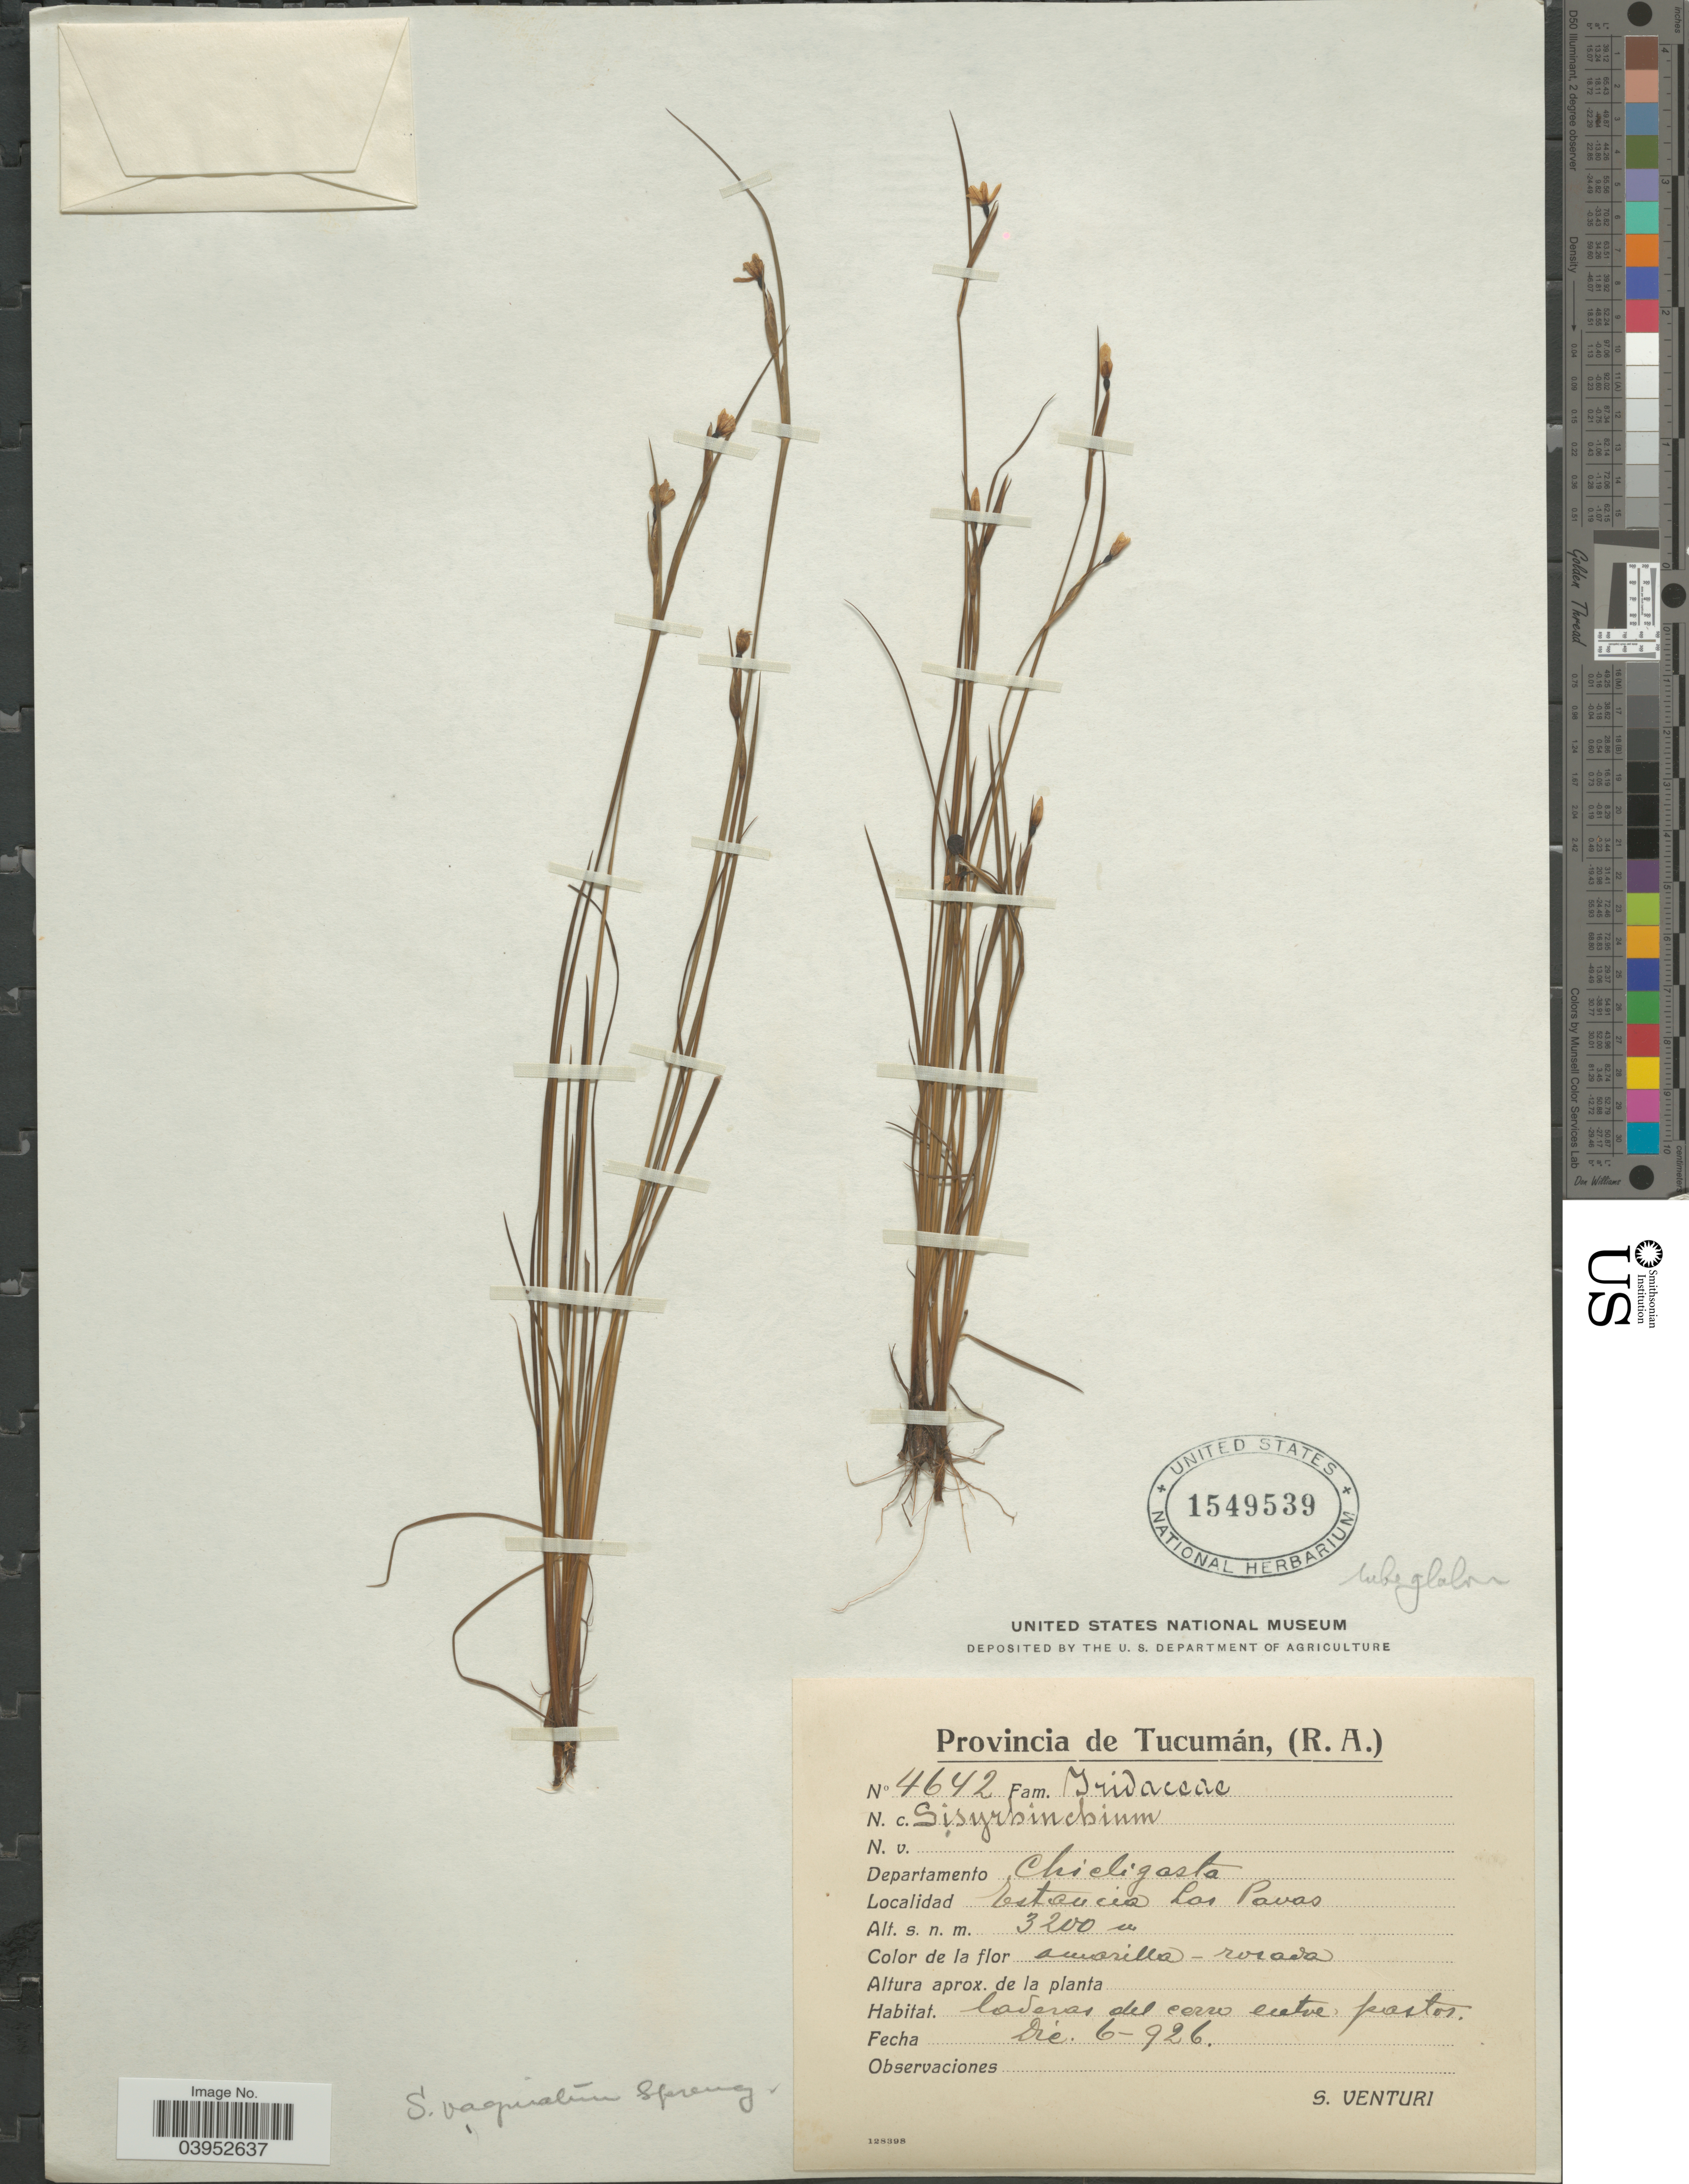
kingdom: Plantae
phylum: Tracheophyta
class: Liliopsida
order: Asparagales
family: Iridaceae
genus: Sisyrinchium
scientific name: Sisyrinchium vaginatum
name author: Spreng.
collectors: S. Venturi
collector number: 4642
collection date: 1926-12-06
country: Argentina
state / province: Tucuman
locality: Departamento Chicligasta. Estancia Las Pavas.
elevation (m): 3200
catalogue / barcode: US 1549539